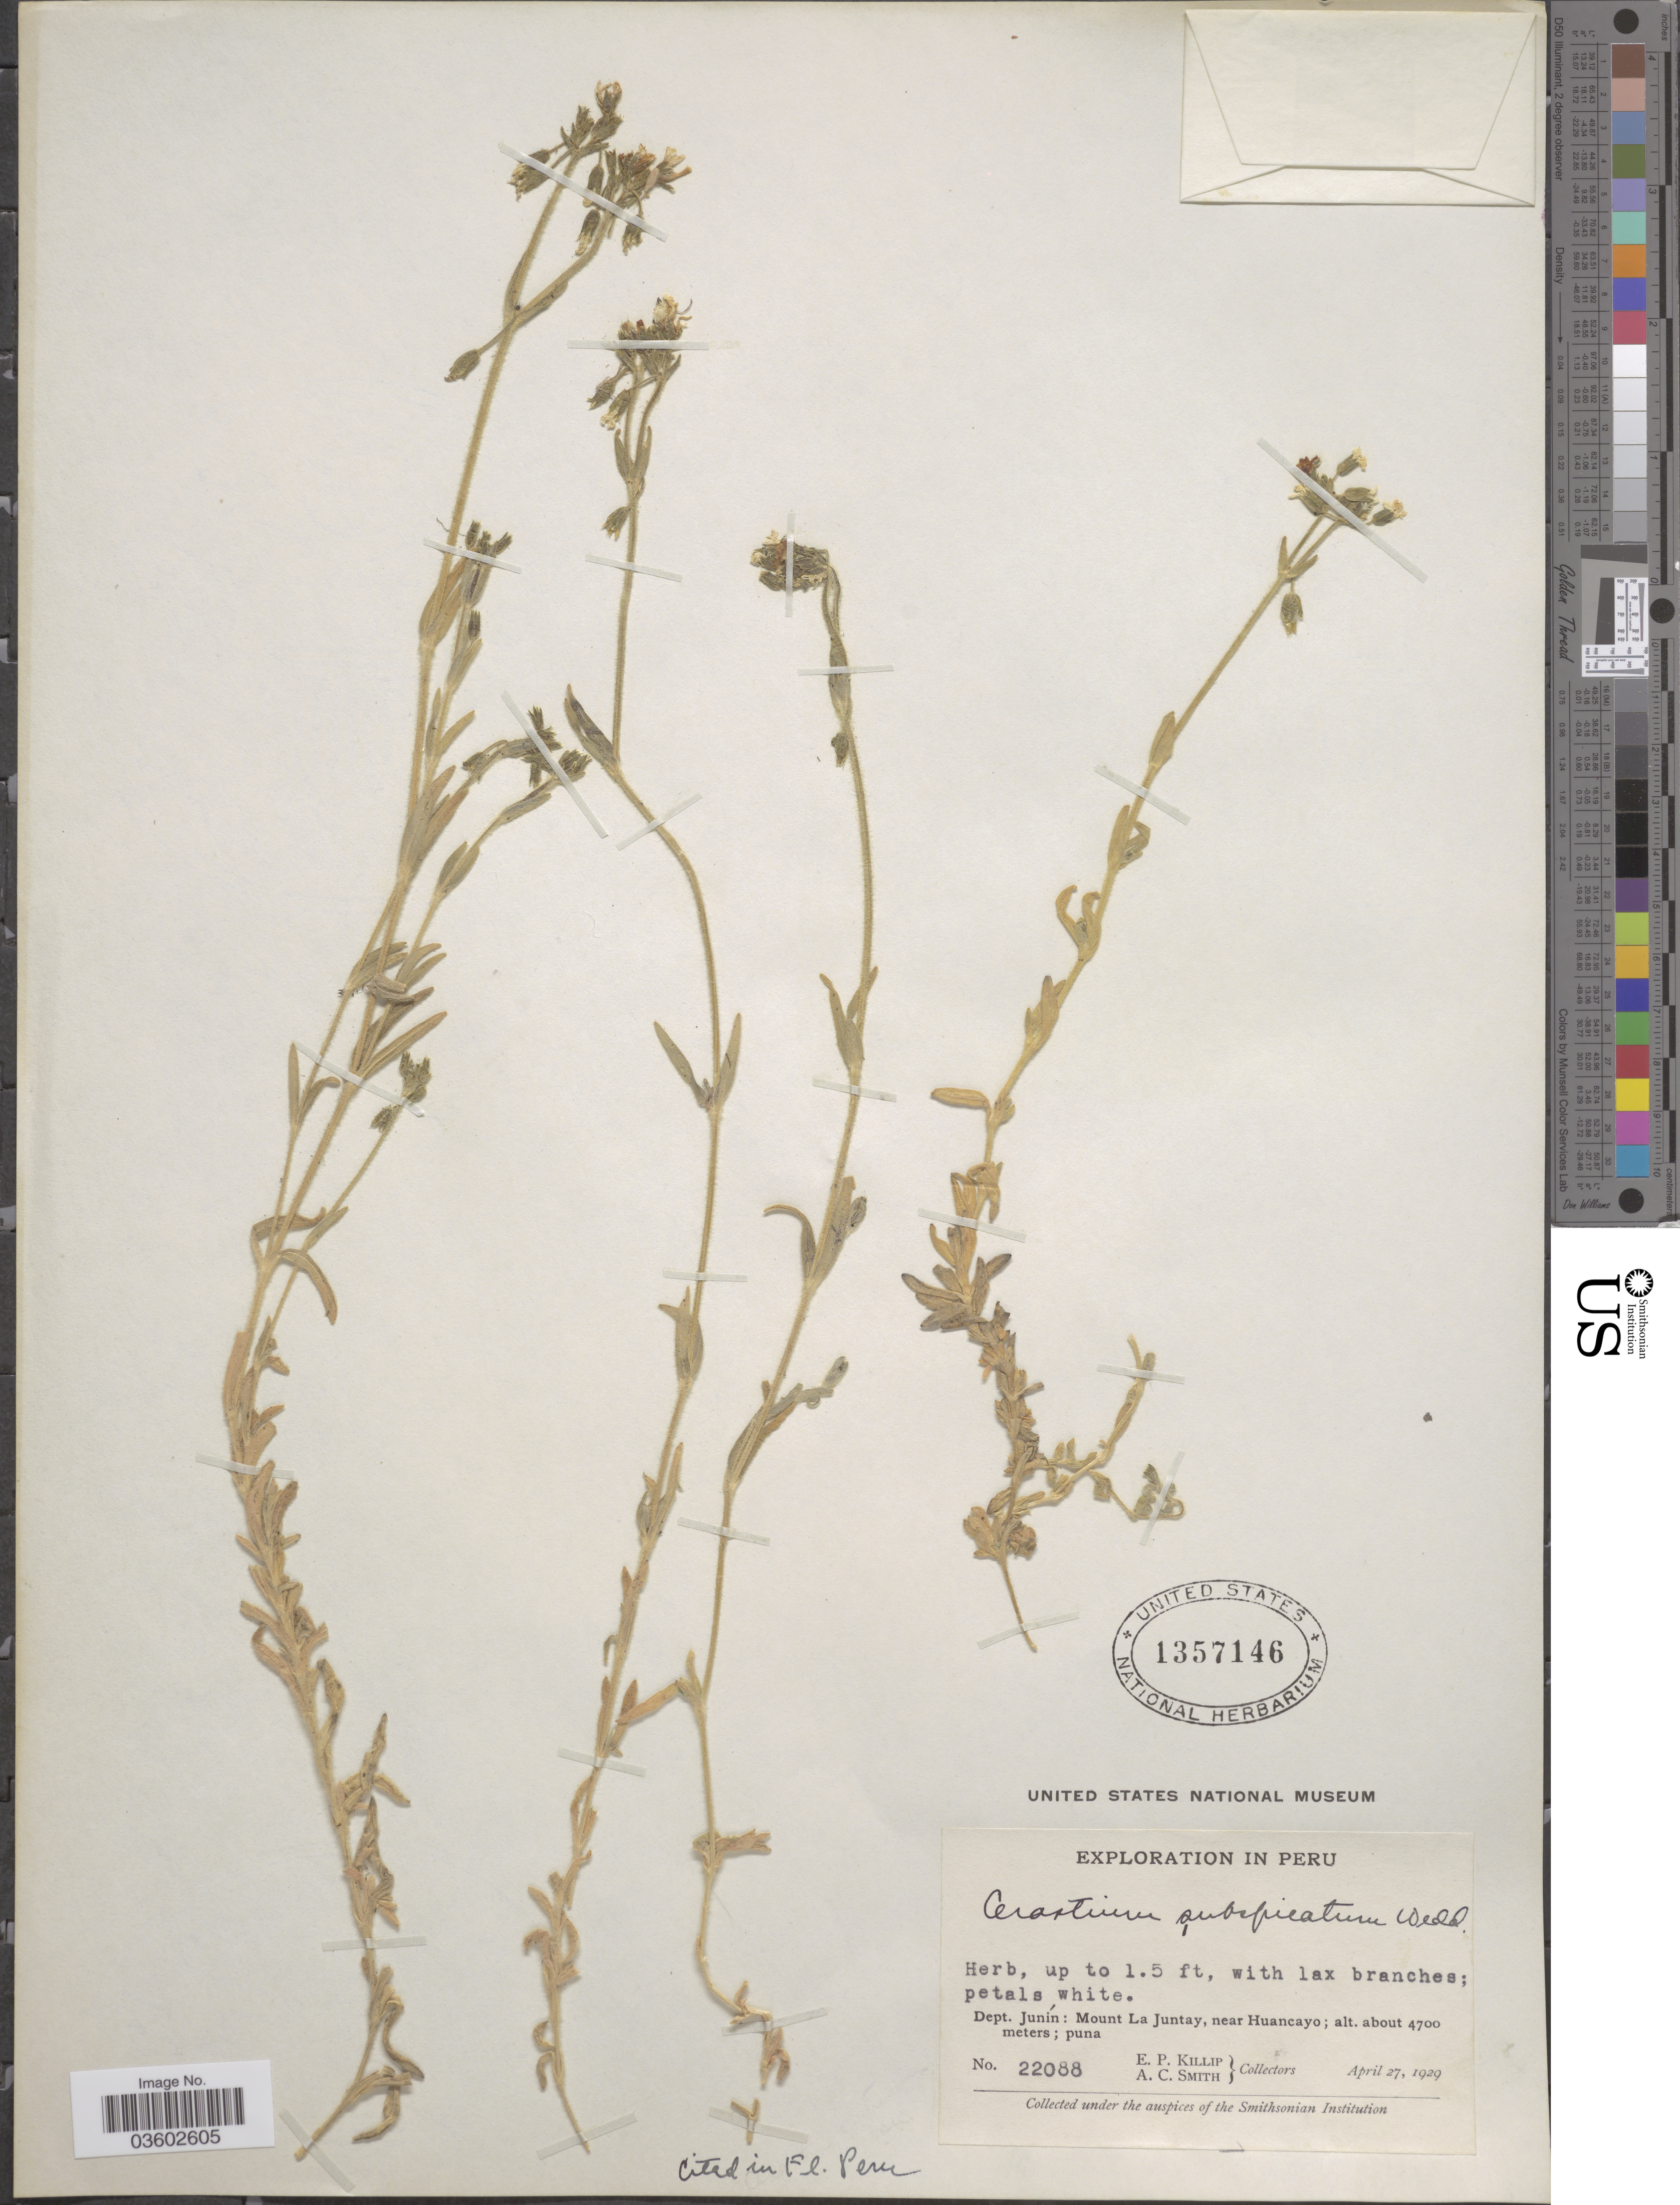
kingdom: Plantae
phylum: Tracheophyta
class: Magnoliopsida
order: Caryophyllales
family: Caryophyllaceae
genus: Cerastium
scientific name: Cerastium subspicatum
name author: Wedd.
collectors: E. P. Killip & A. C. Smith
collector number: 22088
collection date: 1929-04-27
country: Peru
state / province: Junín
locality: Dept. Junín: Mount La Juntay, near Huancayo.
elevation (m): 4700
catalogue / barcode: US 1357146